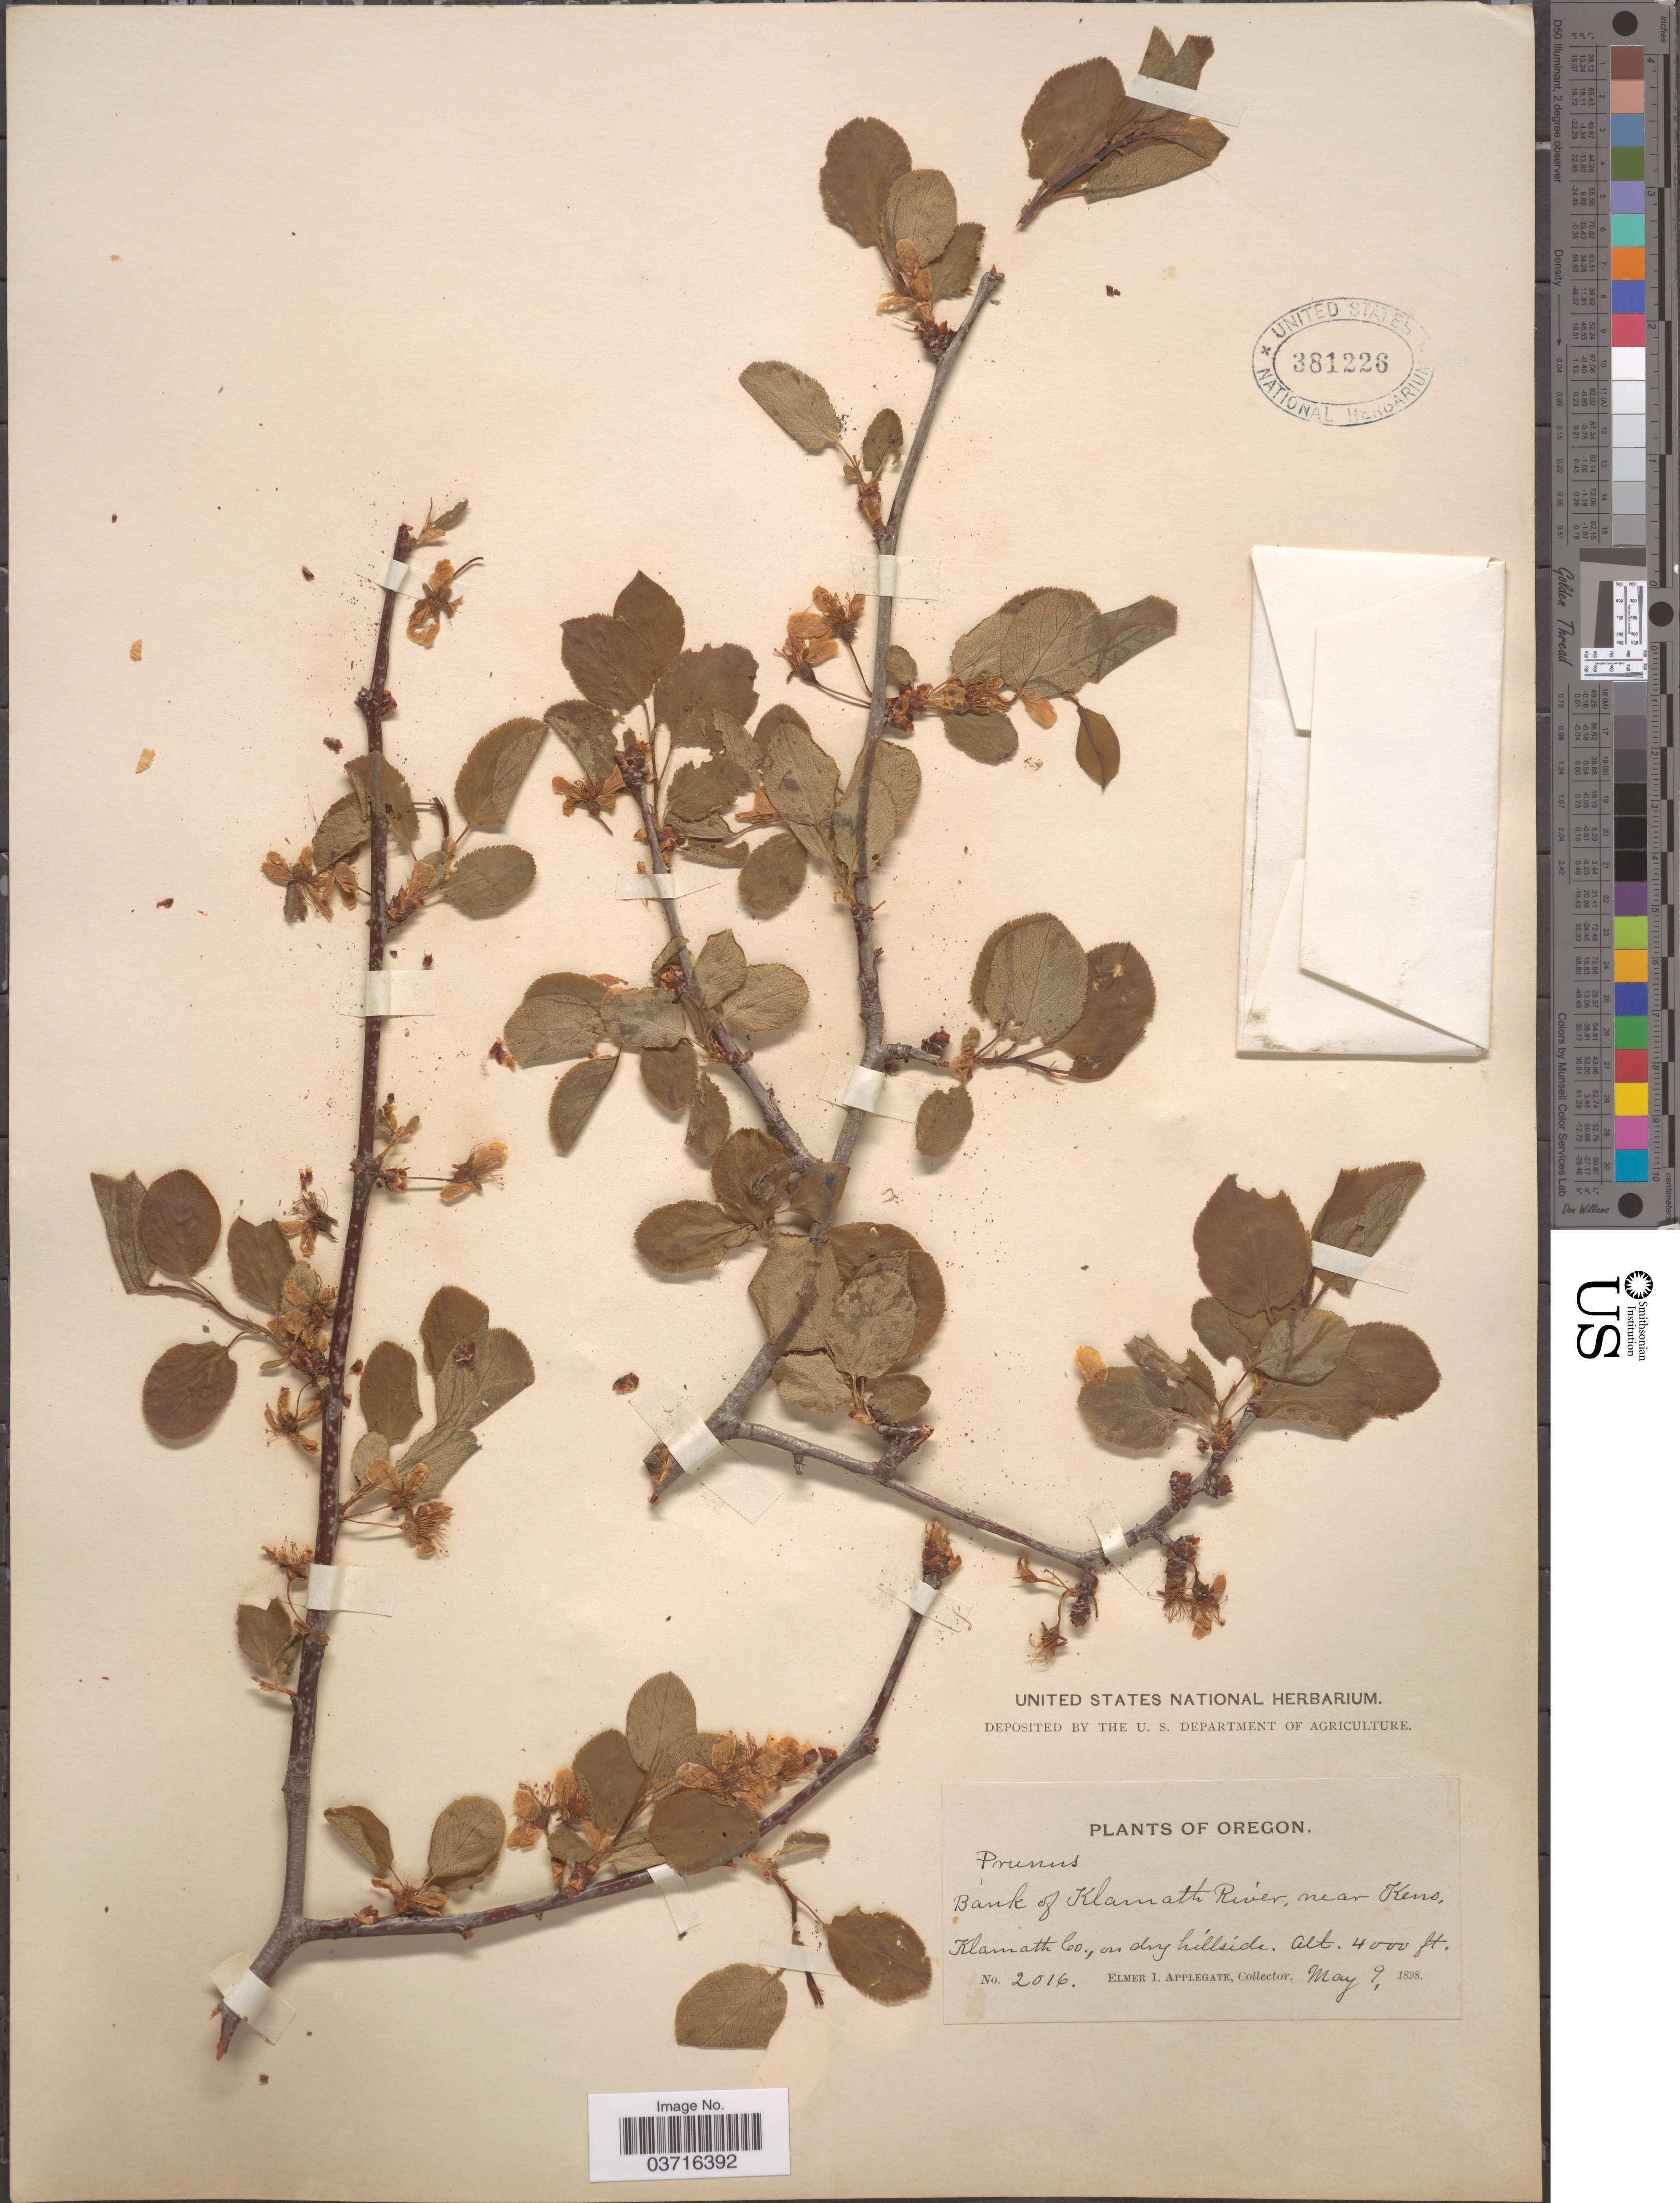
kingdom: Plantae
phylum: Tracheophyta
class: Magnoliopsida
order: Rosales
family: Rosaceae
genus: Prunus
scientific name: Prunus subcordata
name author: Benth.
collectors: E. I. Applegate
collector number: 2016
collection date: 1898-05-09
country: United States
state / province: Oregon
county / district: Klamath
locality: Bank of Klamath River, near Kens, Klamath Co.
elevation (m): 1219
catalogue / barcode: US 381226